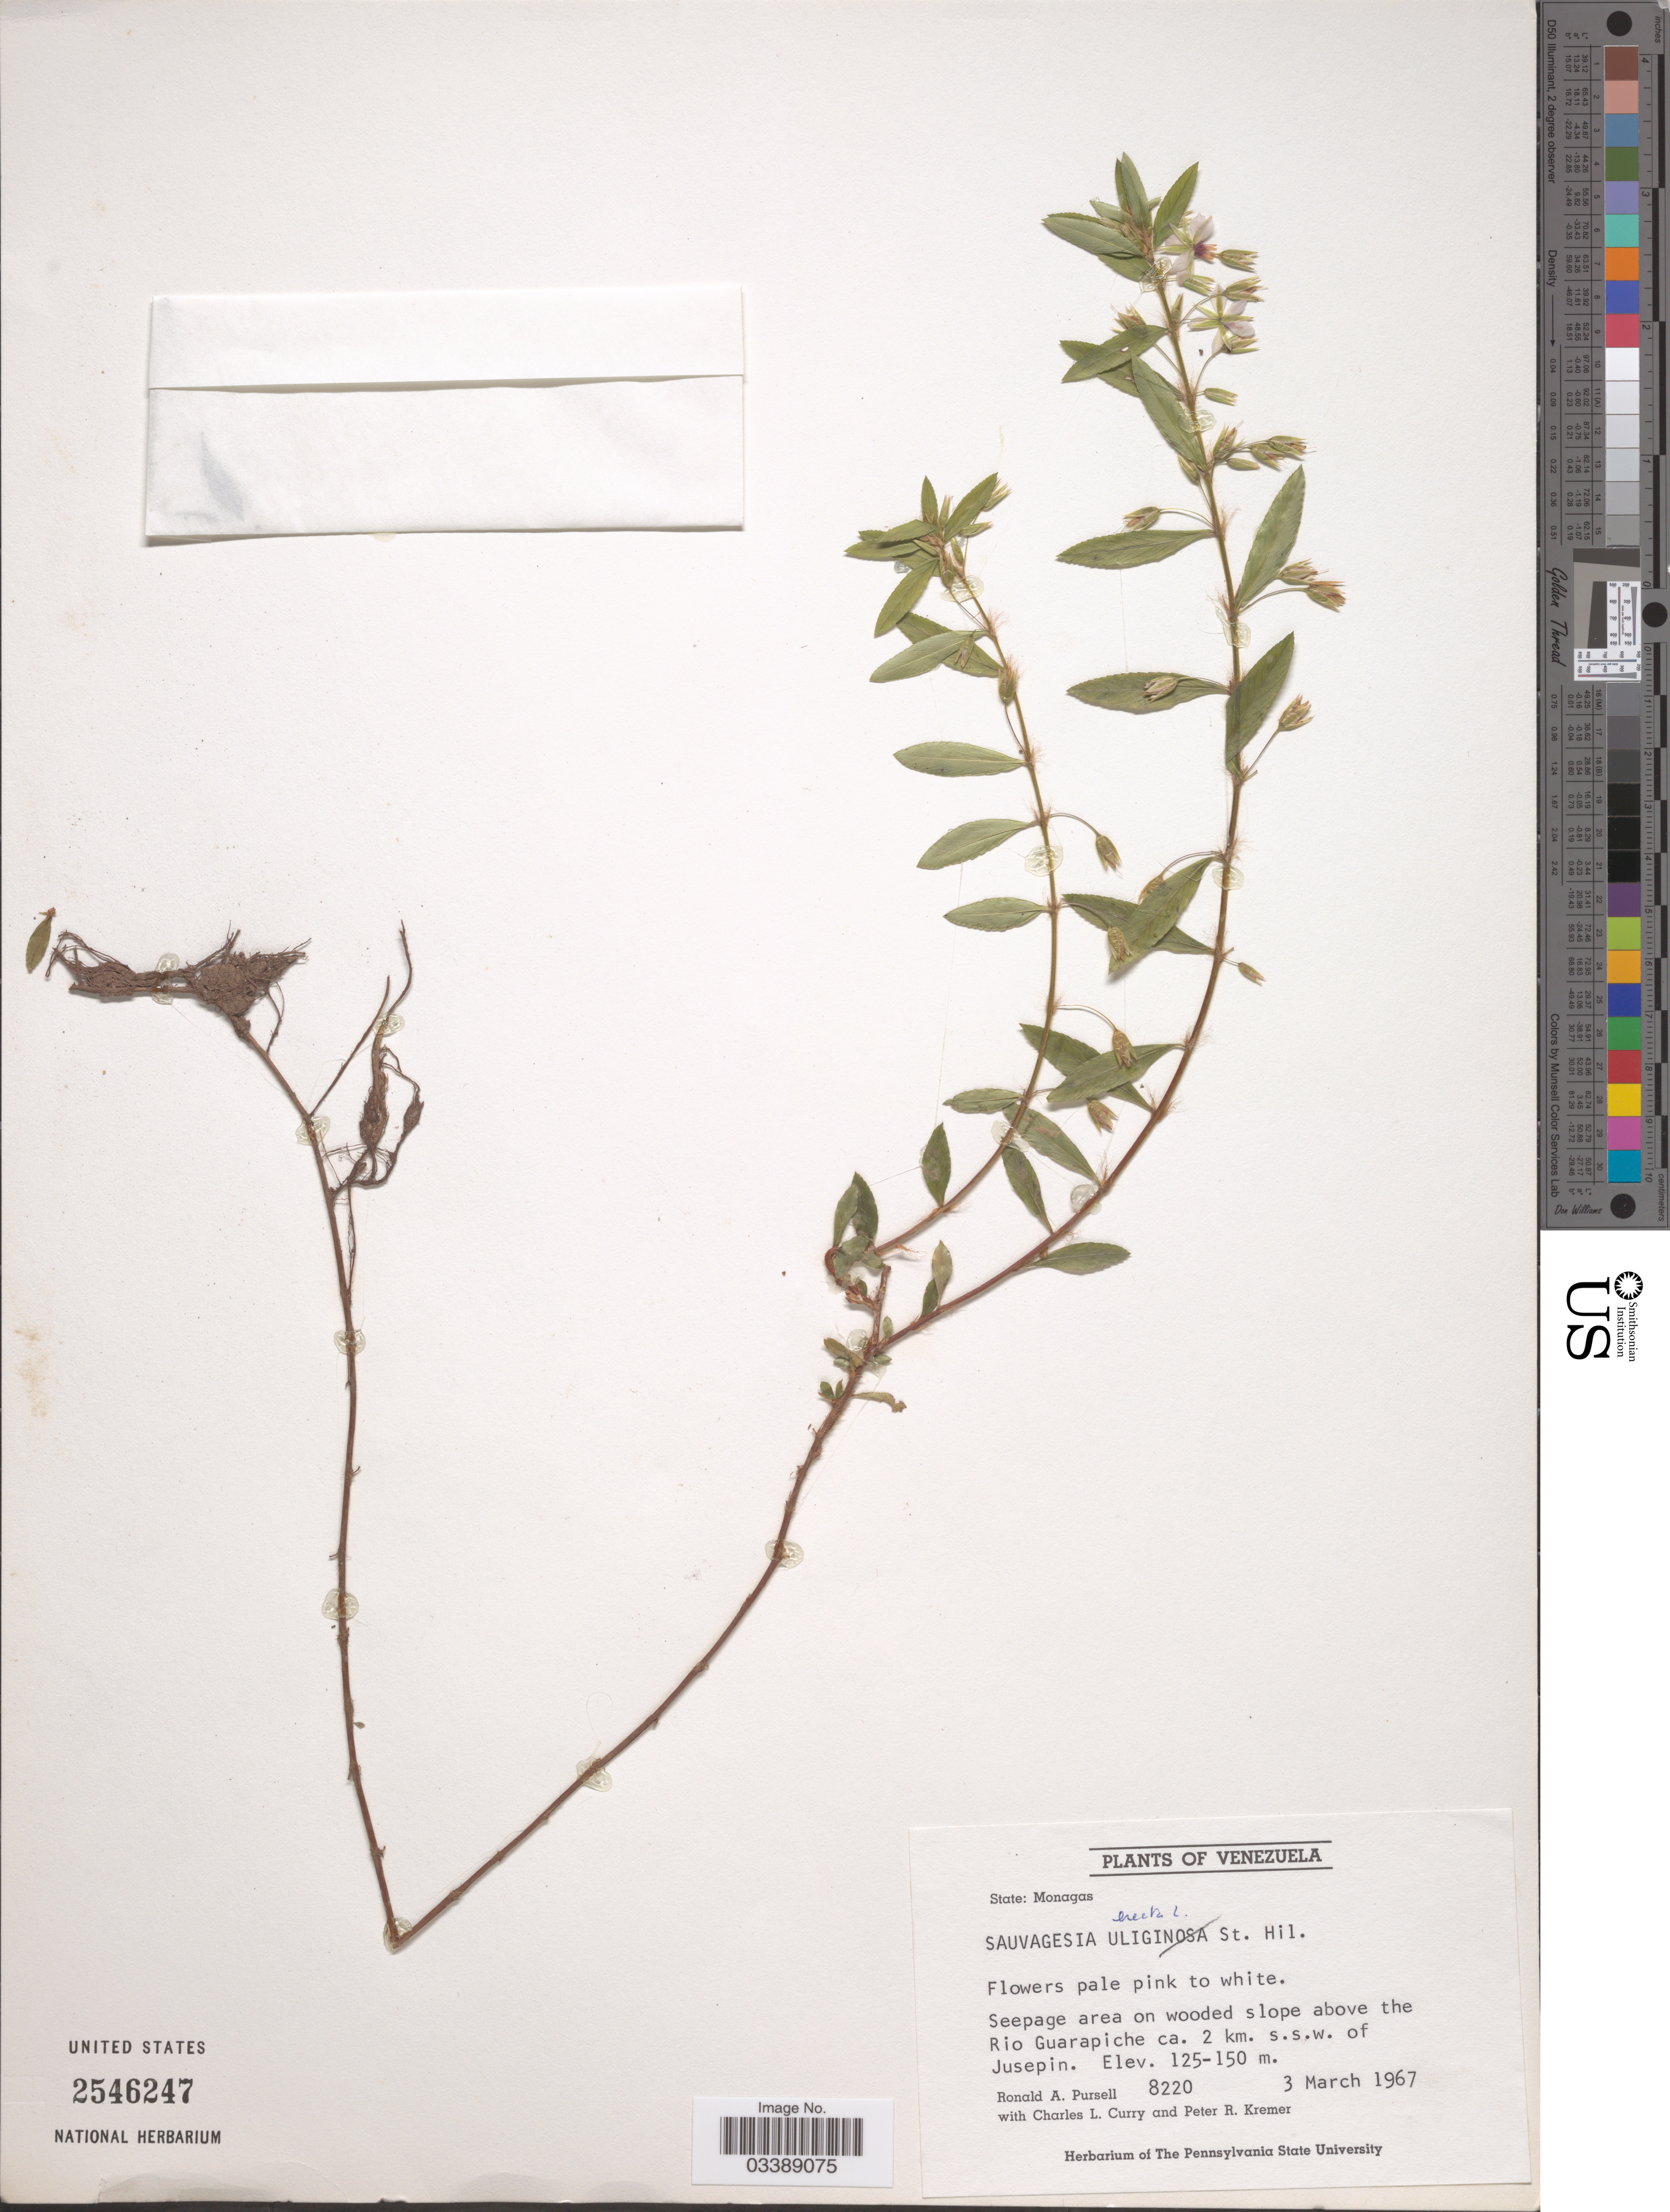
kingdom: Plantae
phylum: Tracheophyta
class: Magnoliopsida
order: Malpighiales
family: Ochnaceae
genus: Sauvagesia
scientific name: Sauvagesia erecta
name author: L.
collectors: R. A. Pursell, C. L. Curry & P. Kremer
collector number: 8220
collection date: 1967-03-03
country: Venezuela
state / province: Monagas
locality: Above the Rio Guarapiche ca. 2 km. s.s.w. of Jusepin.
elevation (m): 125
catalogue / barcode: US 2546247